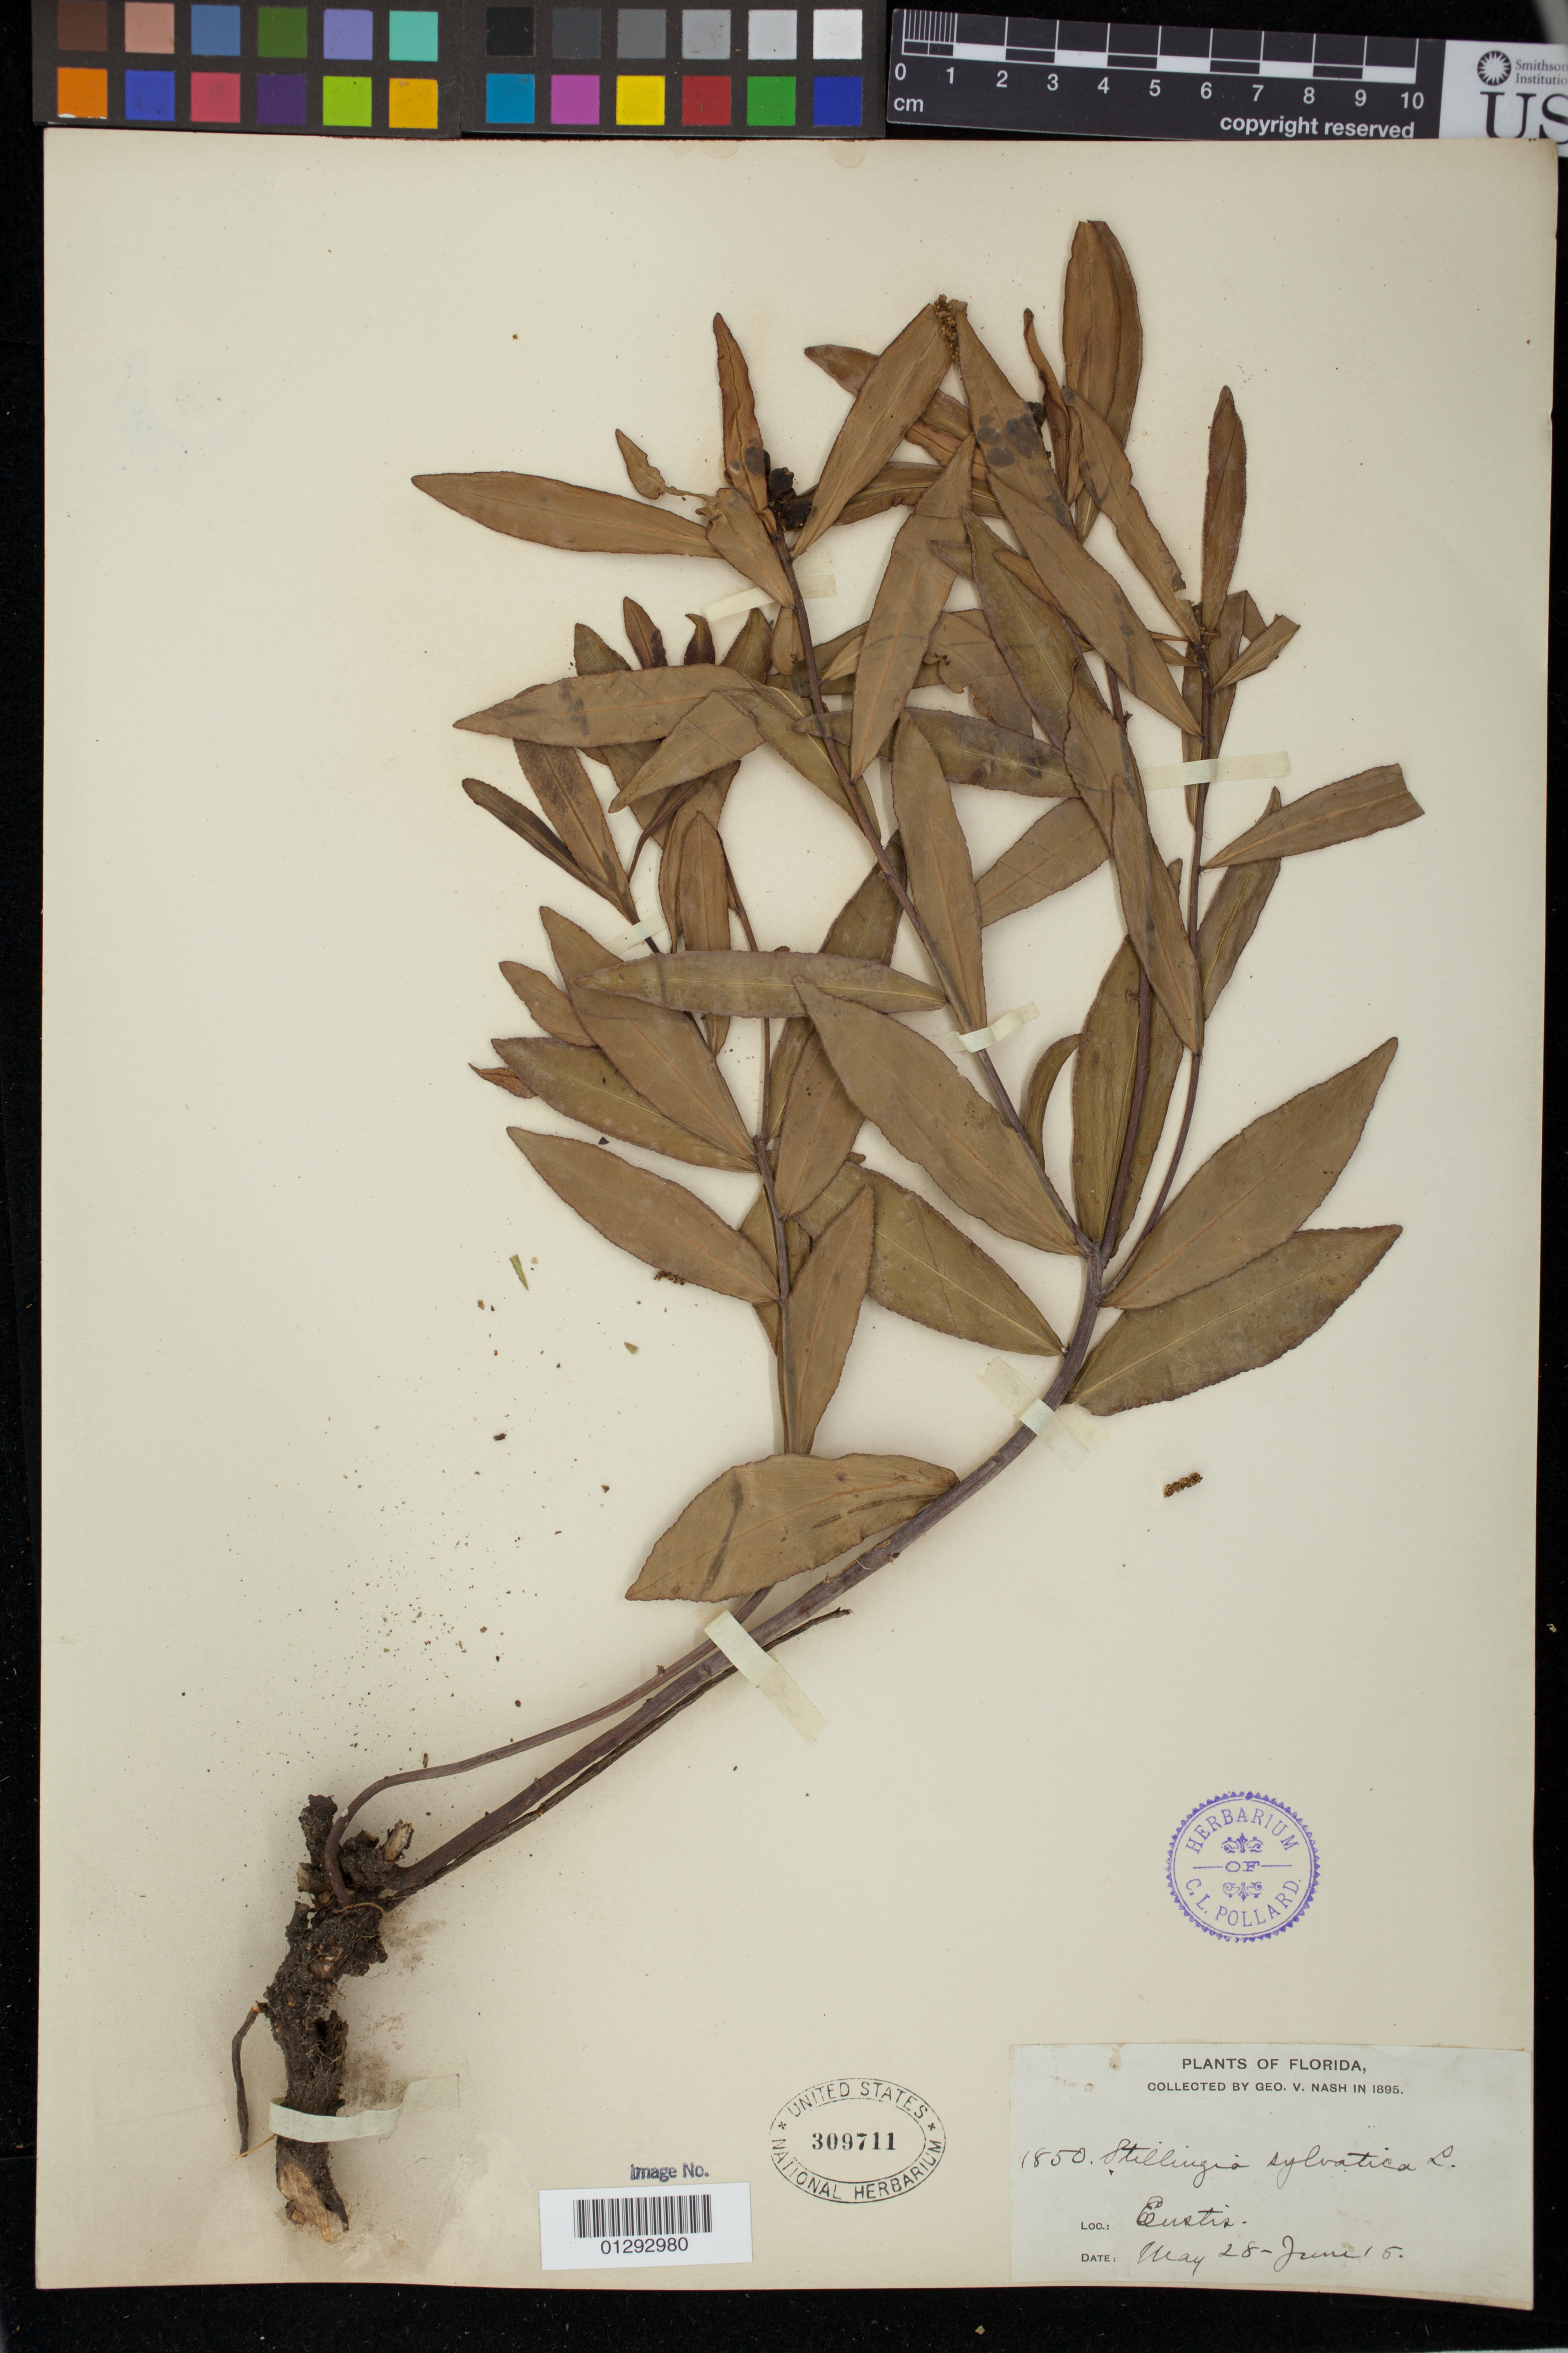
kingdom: Plantae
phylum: Tracheophyta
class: Magnoliopsida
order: Malpighiales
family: Euphorbiaceae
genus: Stillingia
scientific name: Stillingia sylvatica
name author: L.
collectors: G. V. Nash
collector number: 1850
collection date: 1895-05-28/1895-06-15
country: United States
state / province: Florida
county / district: Lake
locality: Eustis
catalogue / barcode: US 309711